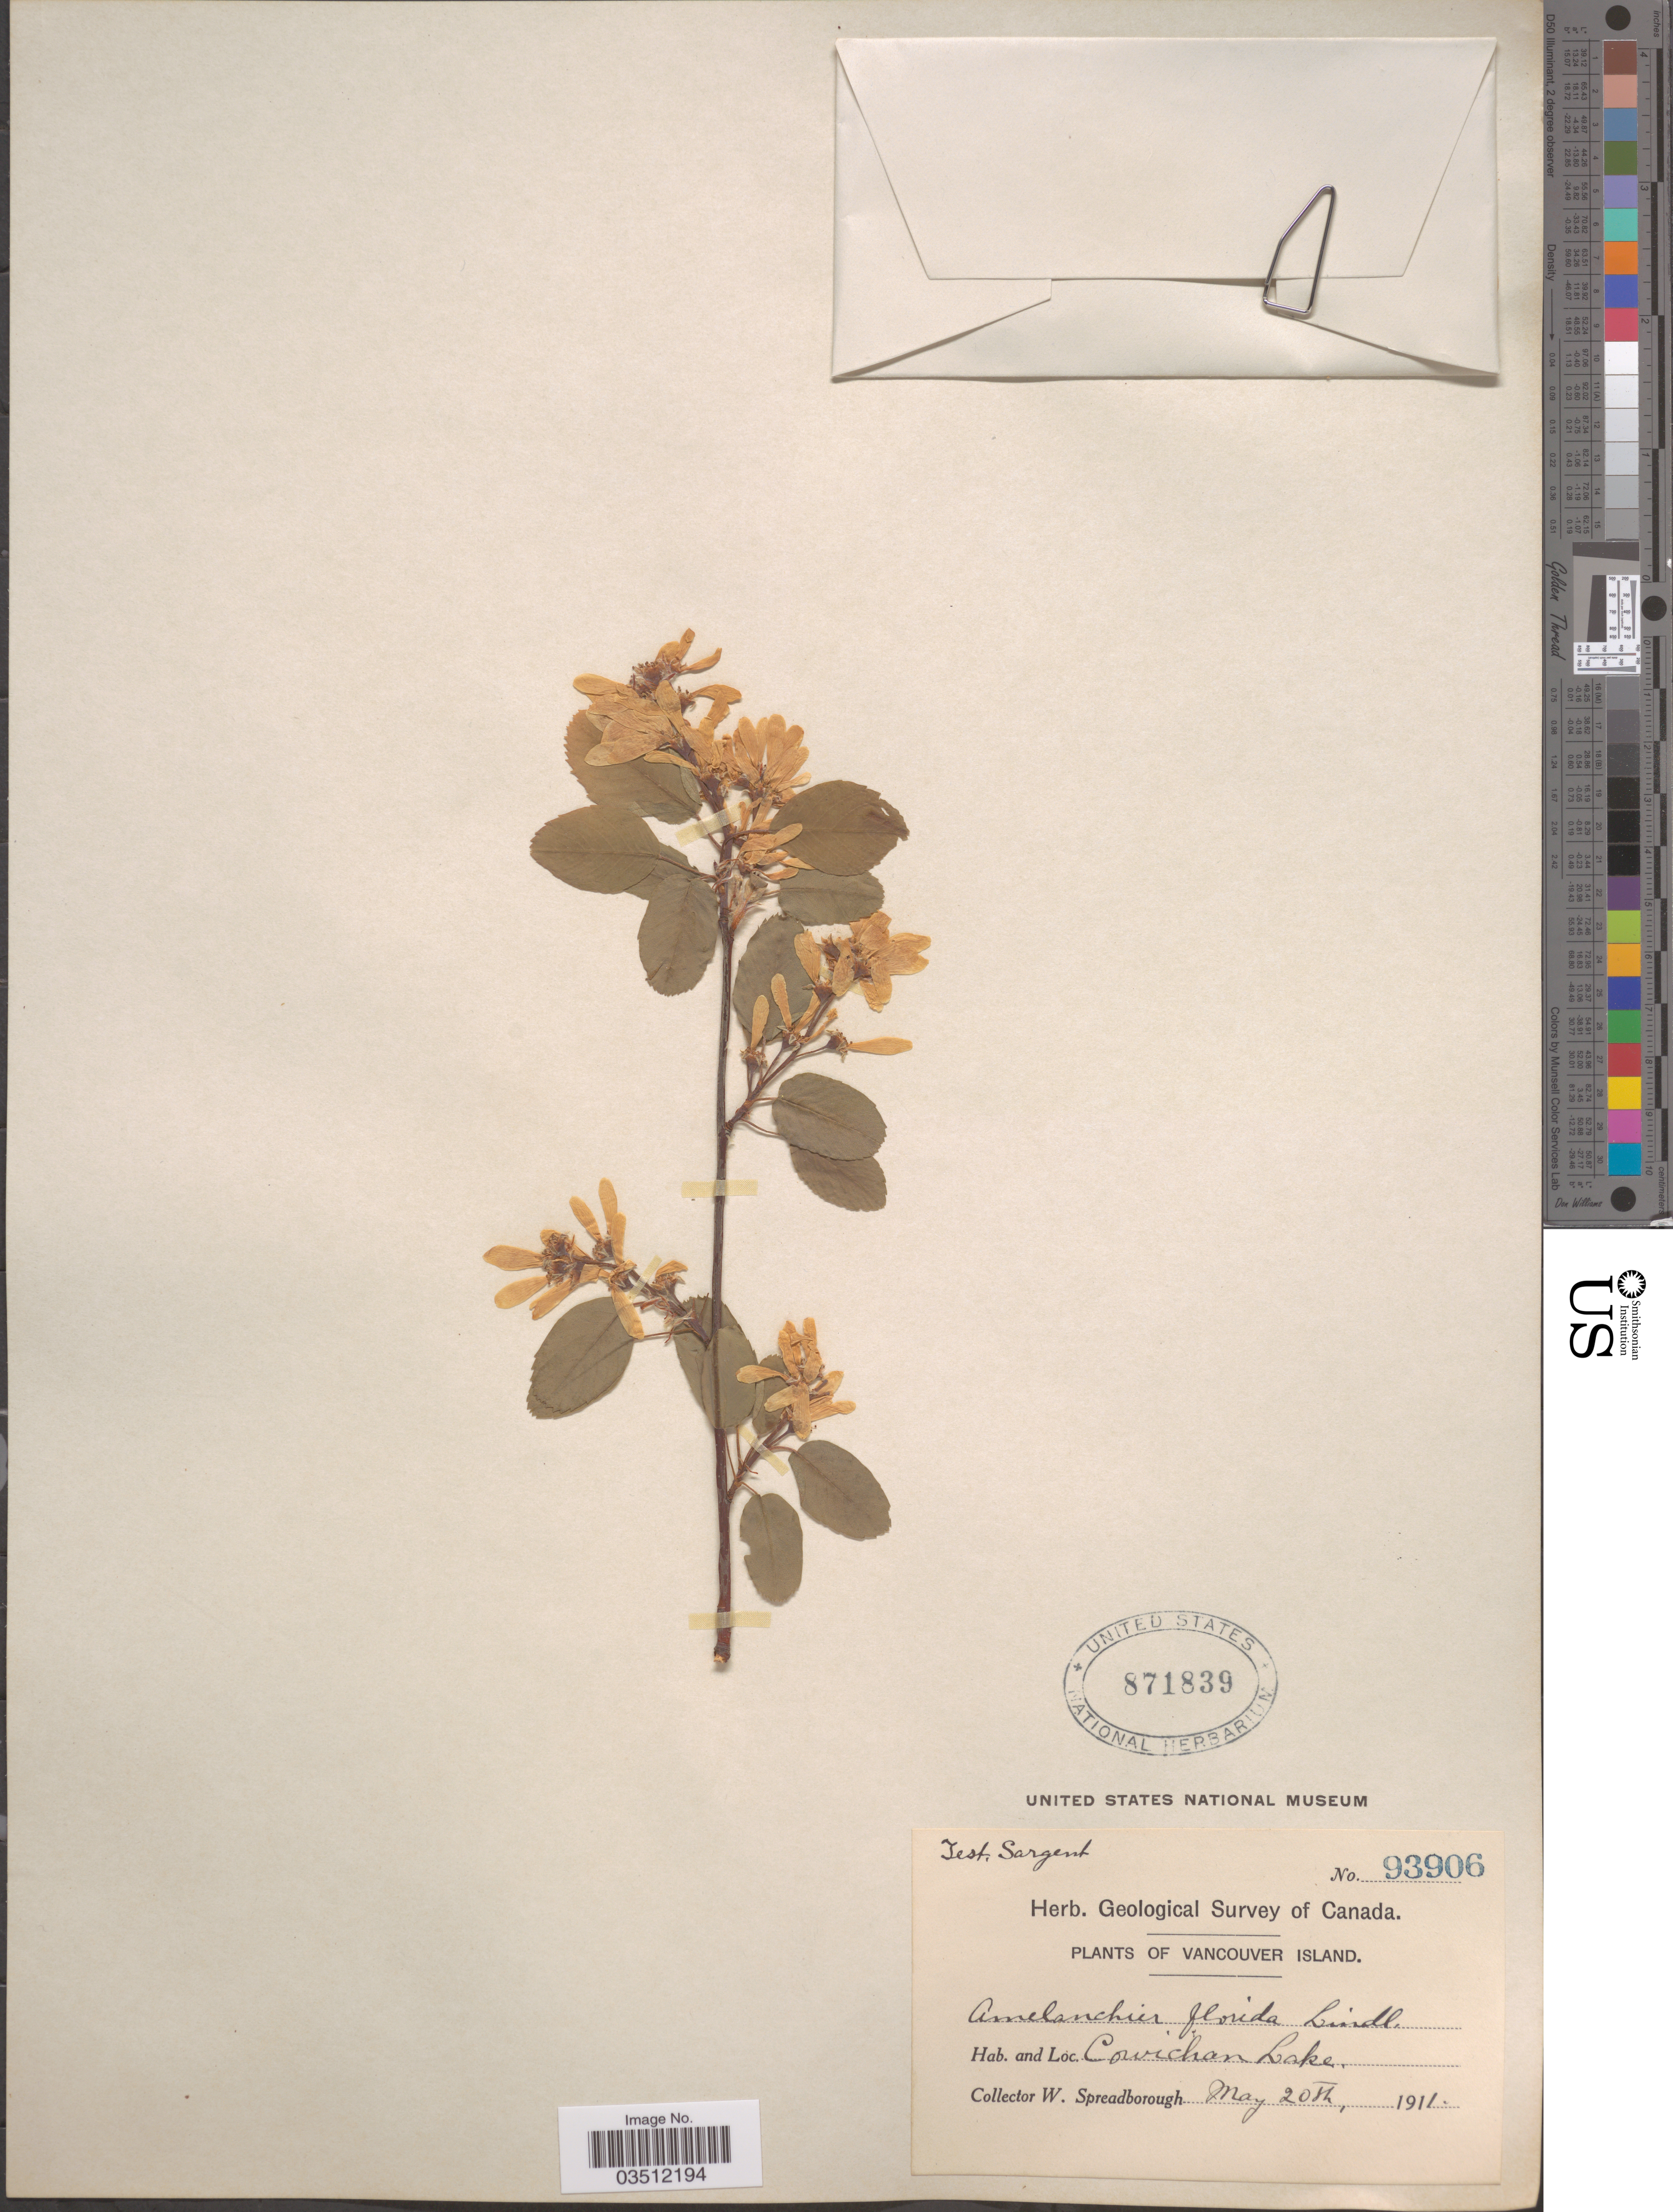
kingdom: Plantae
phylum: Tracheophyta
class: Magnoliopsida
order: Rosales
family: Rosaceae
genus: Amelanchier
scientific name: Amelanchier florida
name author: Lindl.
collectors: W. Spreadborough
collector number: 93906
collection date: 1911-05-20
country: Canada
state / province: British Columbia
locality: Vancouver Island. Cowichan Lake.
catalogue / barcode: US 871839